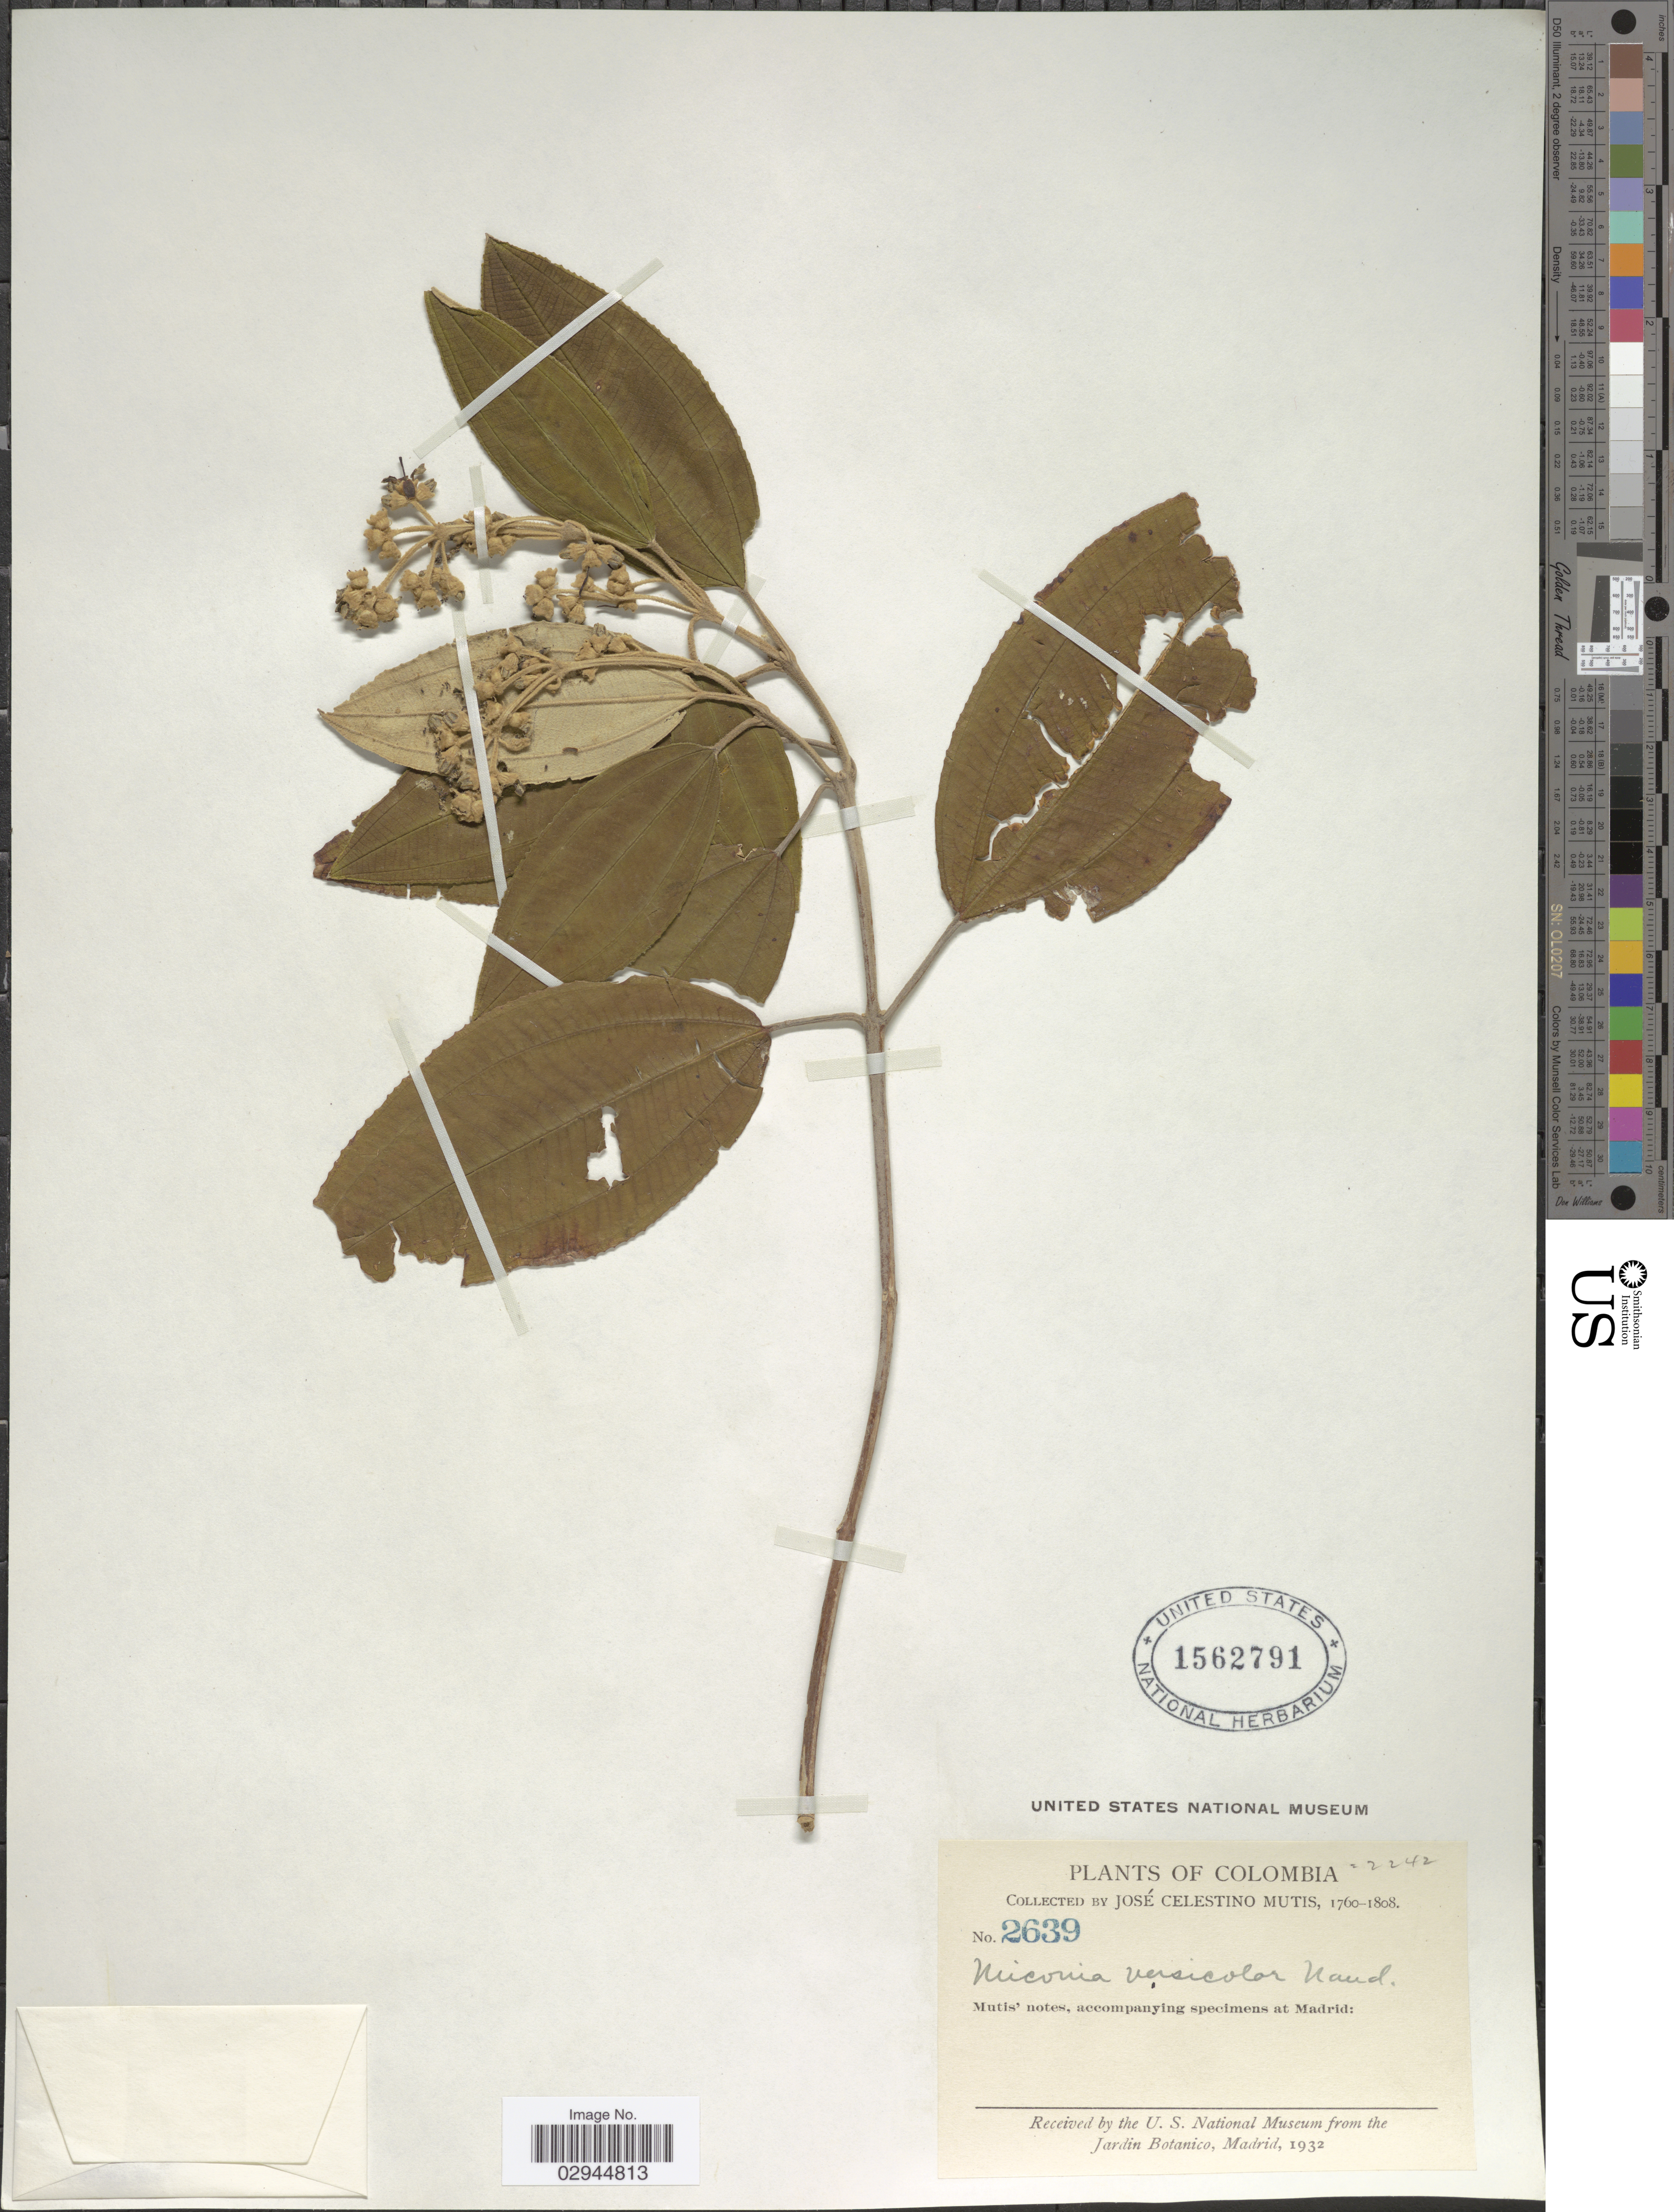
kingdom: Plantae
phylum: Tracheophyta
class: Magnoliopsida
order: Myrtales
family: Melastomataceae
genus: Miconia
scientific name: Miconia versicolor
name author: Naudin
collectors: J. C. B. Mutis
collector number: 2639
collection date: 1760/1808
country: Colombia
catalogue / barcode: US 1562791